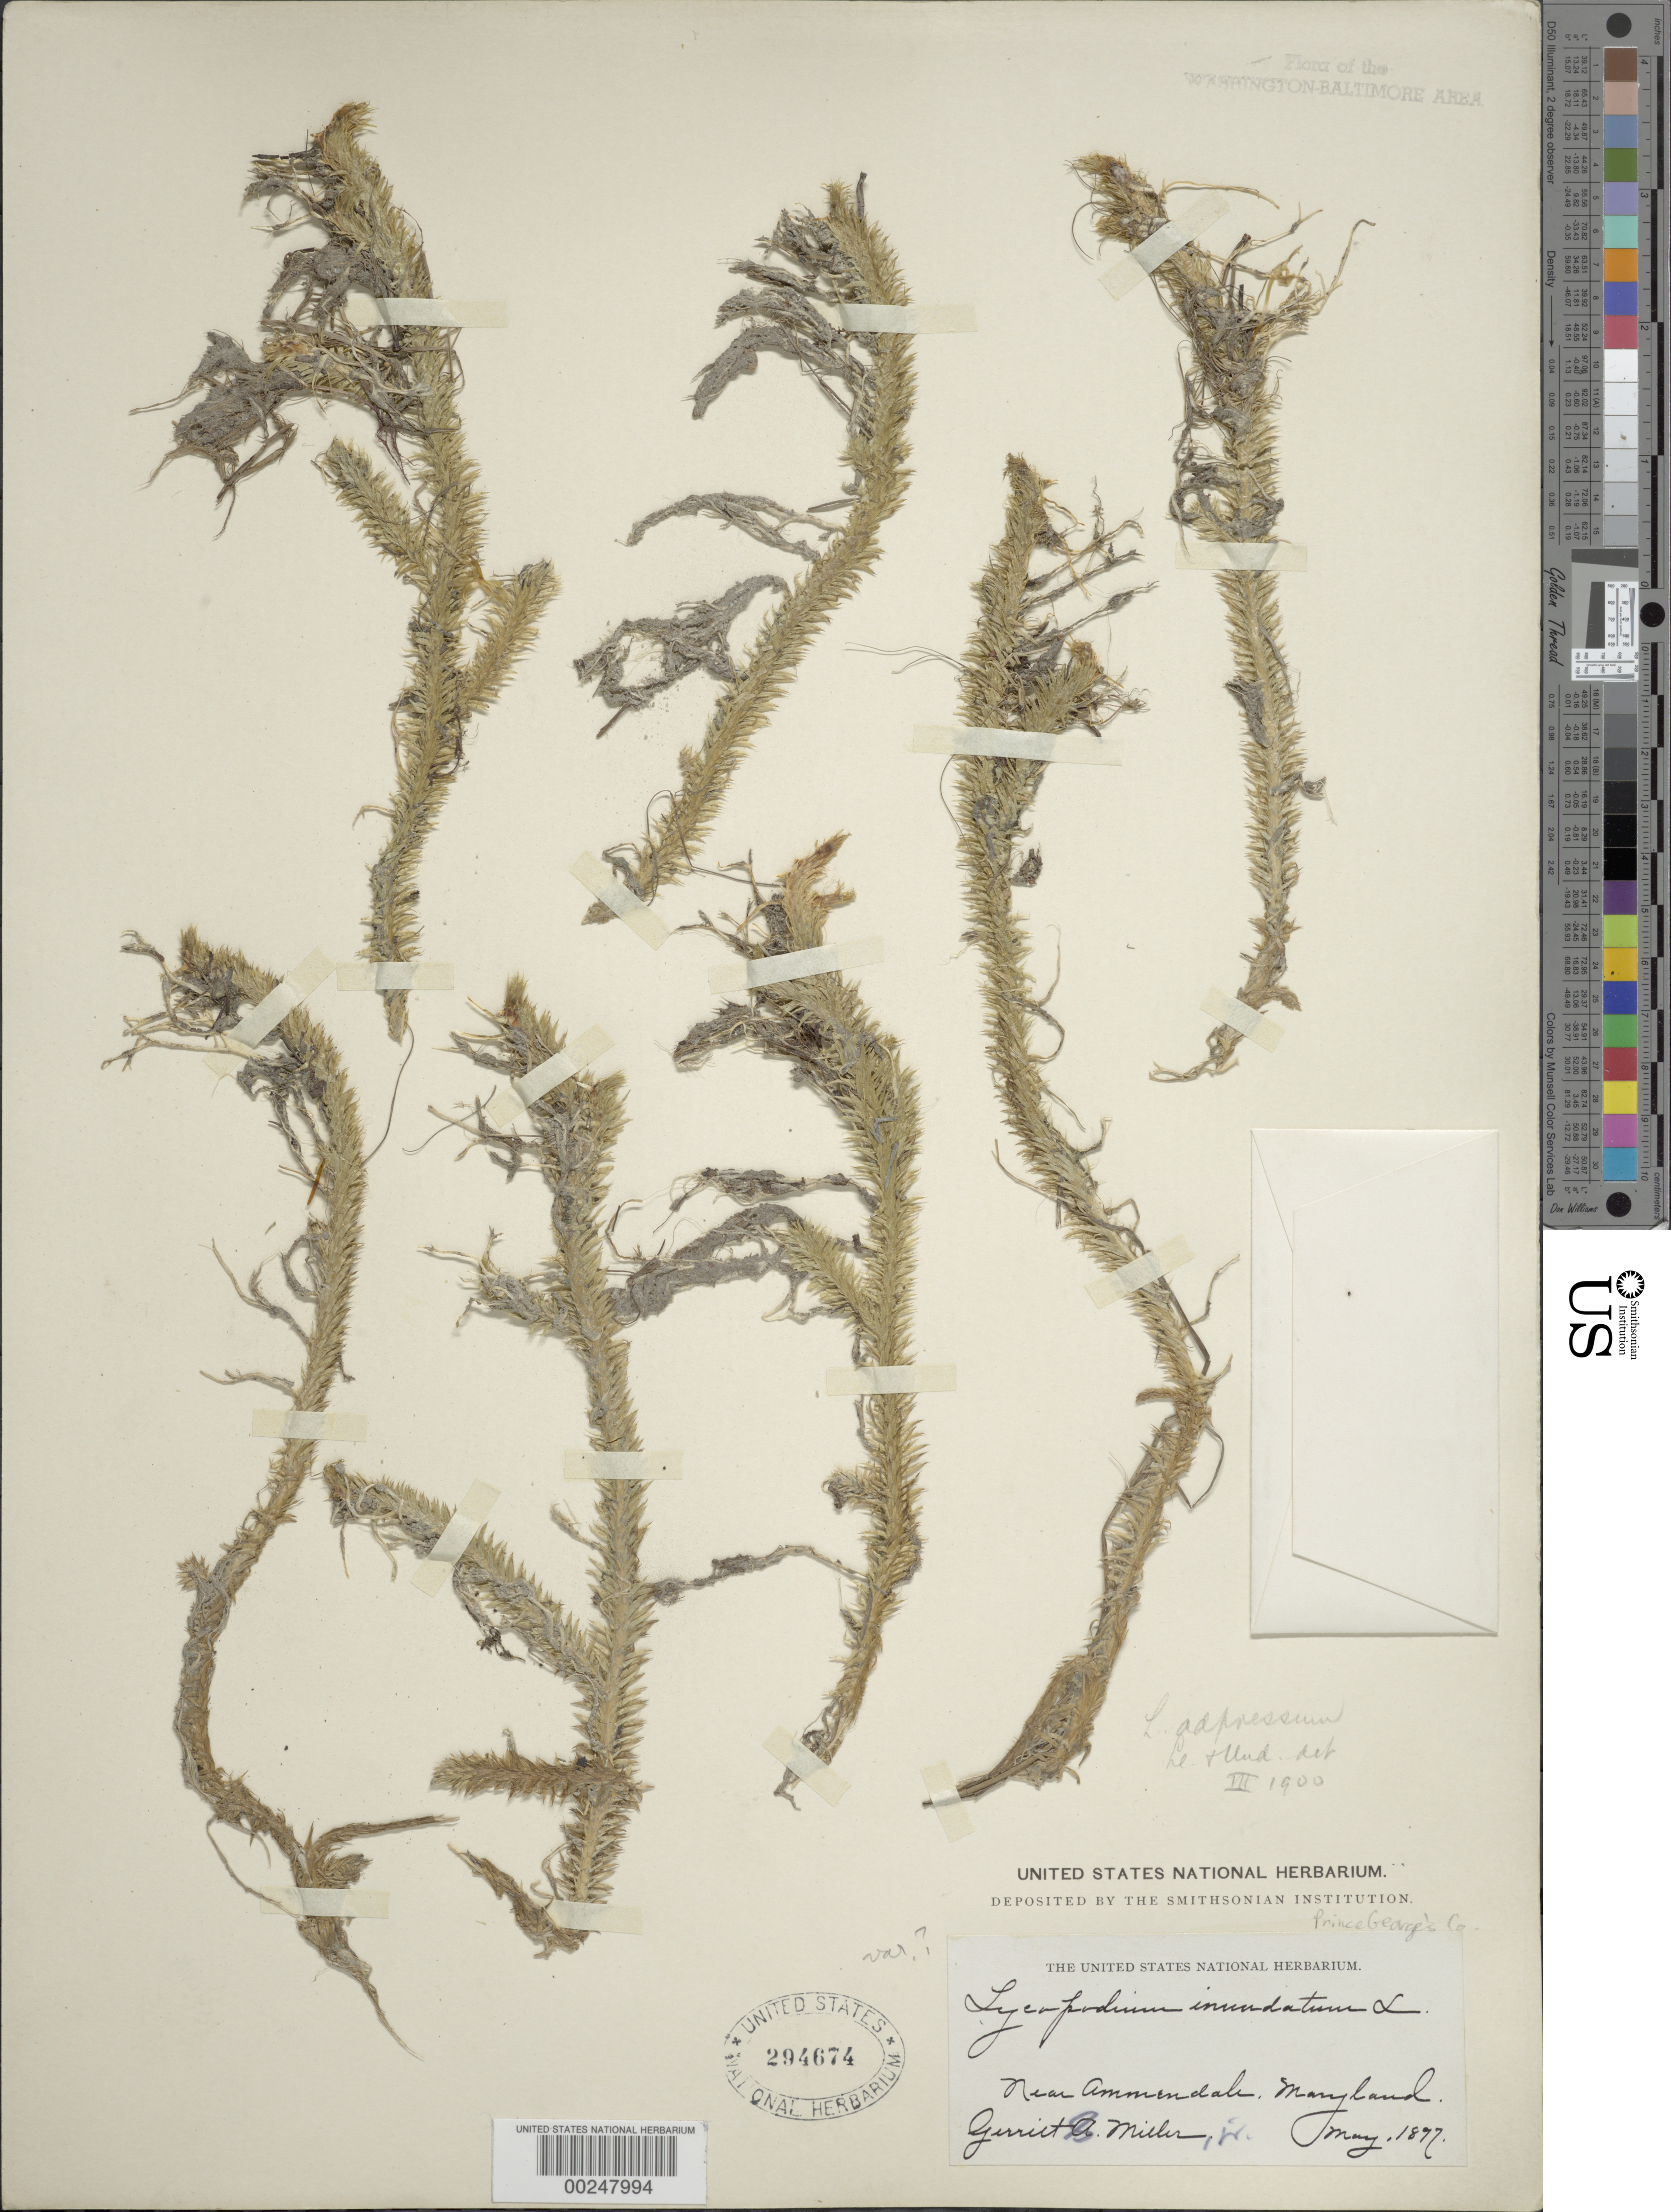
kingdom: Plantae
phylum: Tracheophyta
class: Lycopodiopsida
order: Lycopodiales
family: Lycopodiaceae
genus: Lycopodiella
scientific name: Lycopodiella appressa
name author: (Chapm.) Cranfill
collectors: G. S. Miller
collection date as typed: May 1897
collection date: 1897-05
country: United States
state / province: Maryland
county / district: Prince George's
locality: Near Ammendale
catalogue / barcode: US 294674